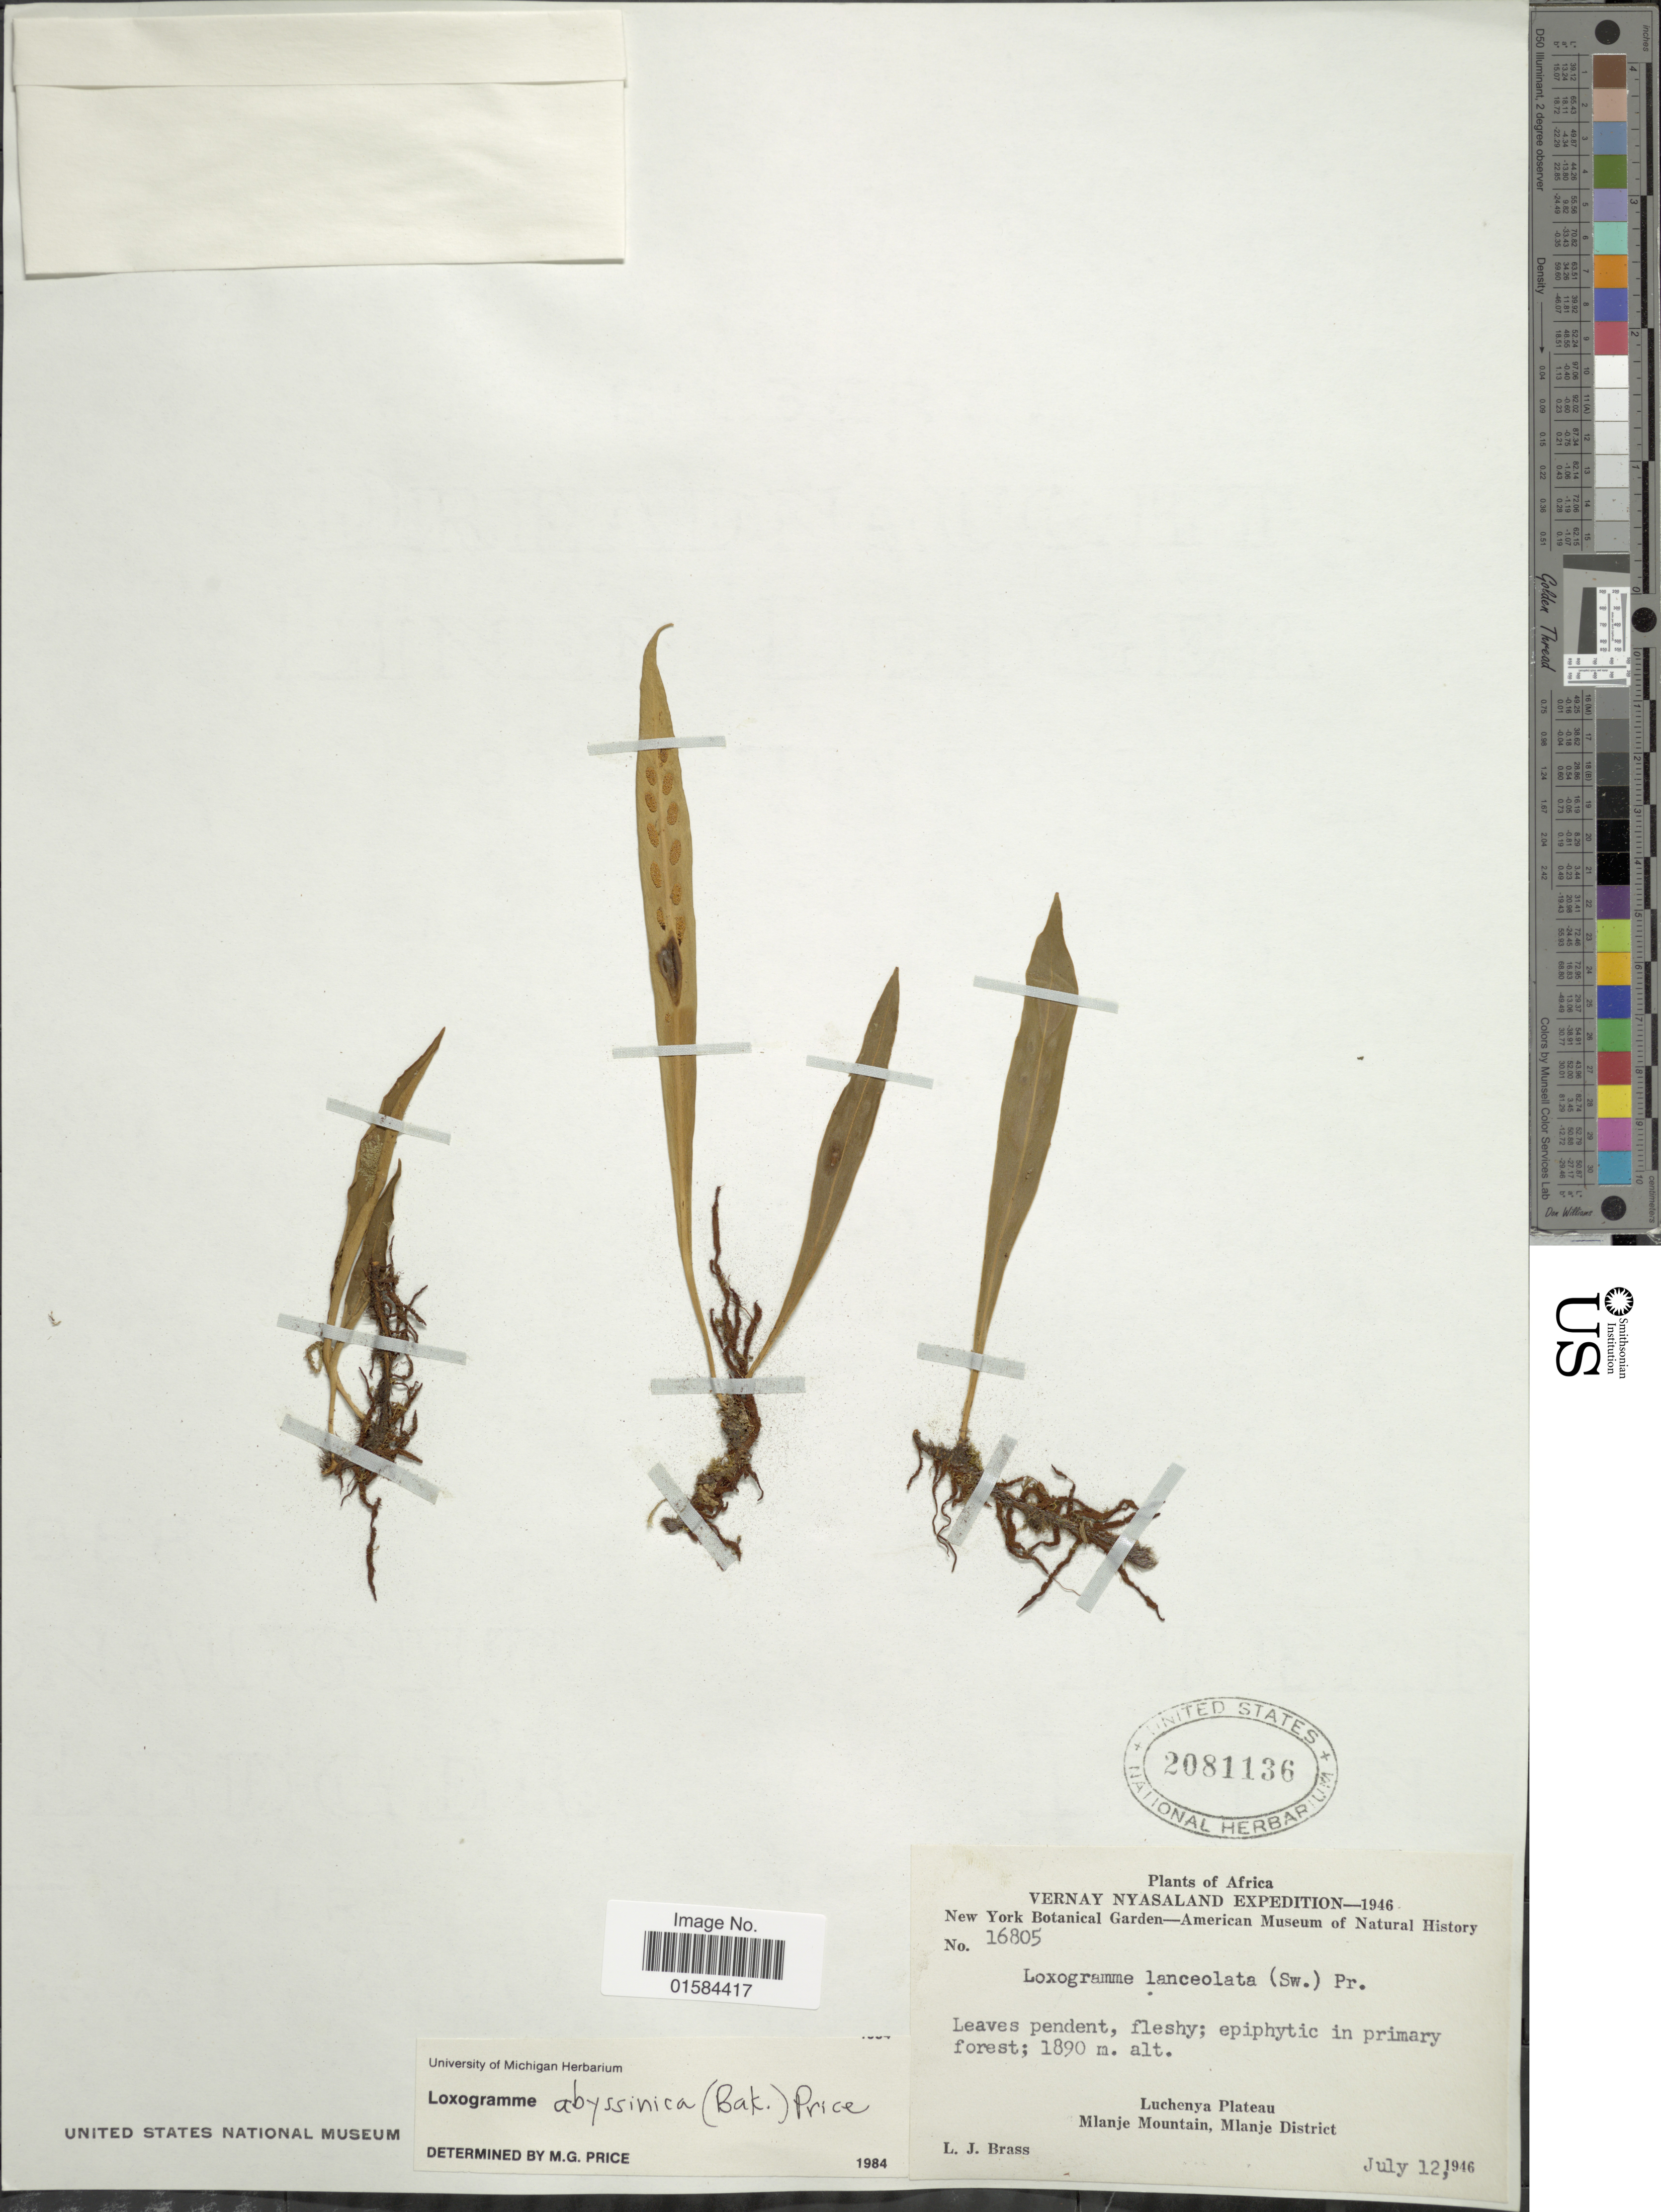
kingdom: Plantae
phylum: Tracheophyta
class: Polypodiopsida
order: Polypodiales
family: Polypodiaceae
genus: Loxogramme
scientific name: Loxogramme abyssinica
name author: (Baker) Price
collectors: L. J. Brass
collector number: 16805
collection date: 1946-07-12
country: Malawi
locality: Vernay Nyasaland, Luchenya Plateau, Mlanje Mountain, Mlanje District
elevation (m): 1890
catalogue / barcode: US 2081136